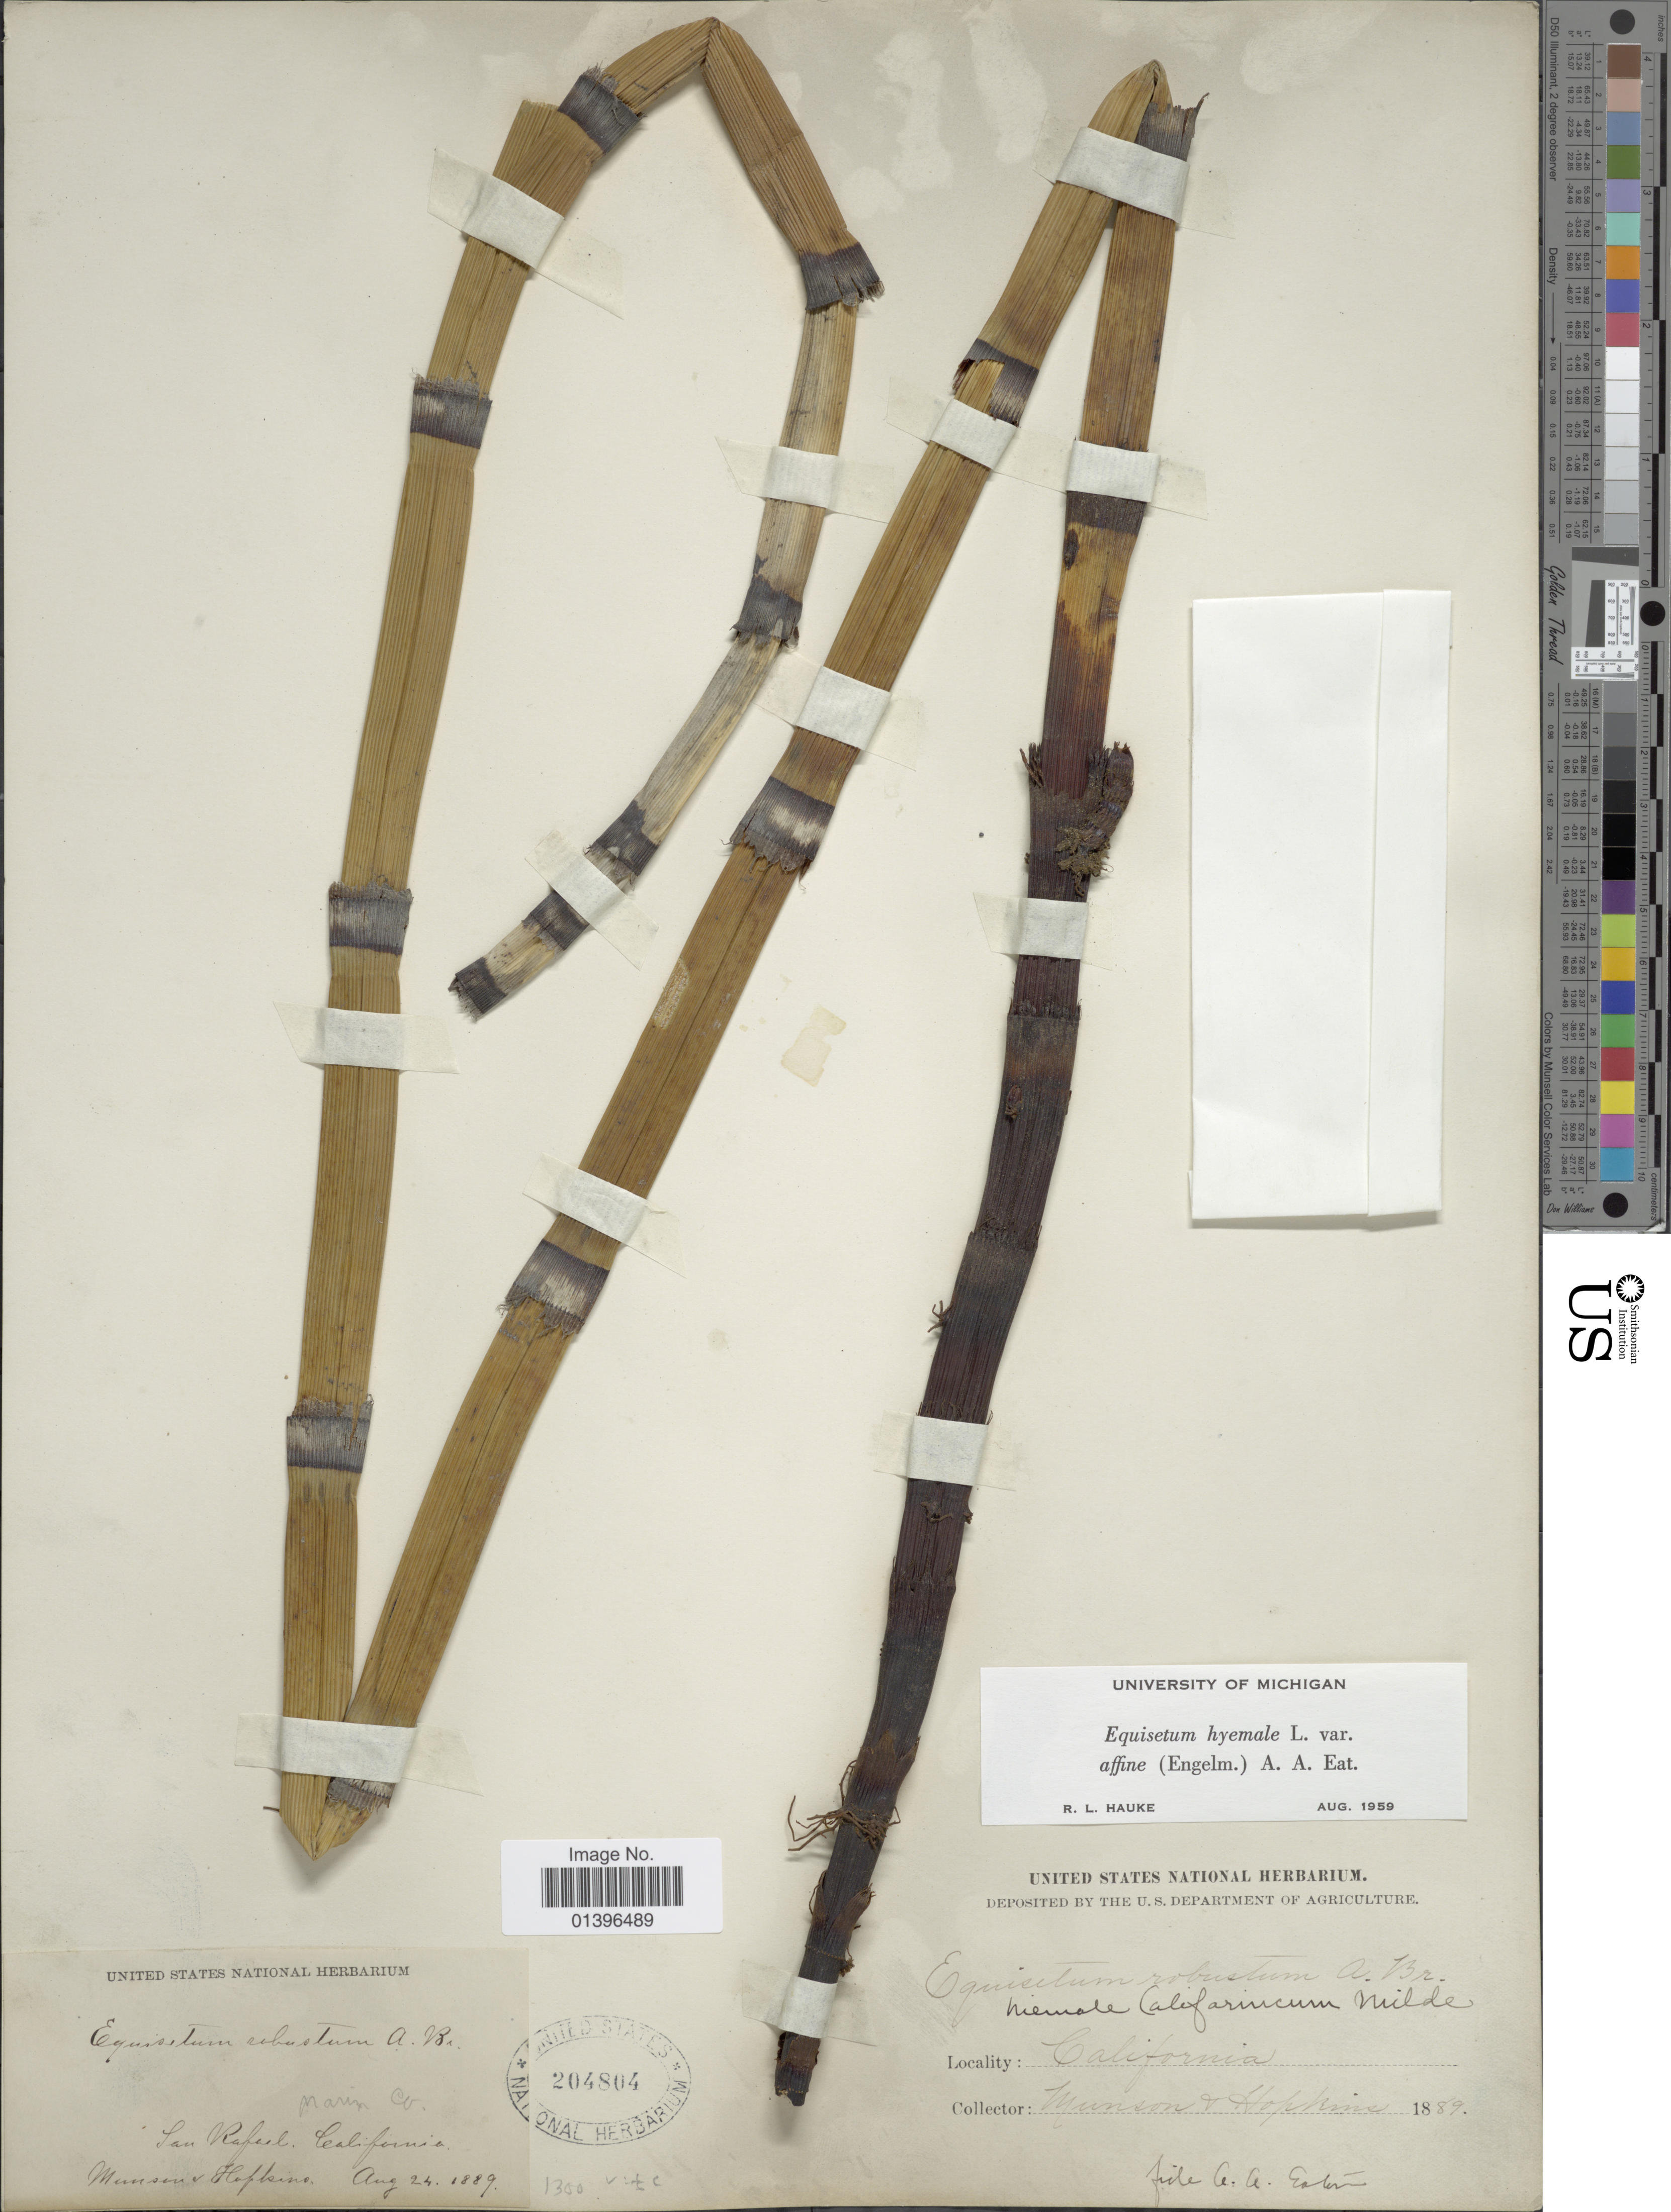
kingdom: Plantae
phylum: Tracheophyta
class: Polypodiopsida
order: Equisetales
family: Equisetaceae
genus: Equisetum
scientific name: Equisetum hyemale var. affine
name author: (Engelm.) A.A. Eaton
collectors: -. Munson & -- Hopkins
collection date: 1889-08-24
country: United States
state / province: California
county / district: Marin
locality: San Rafael, Marin Co.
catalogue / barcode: US 204804